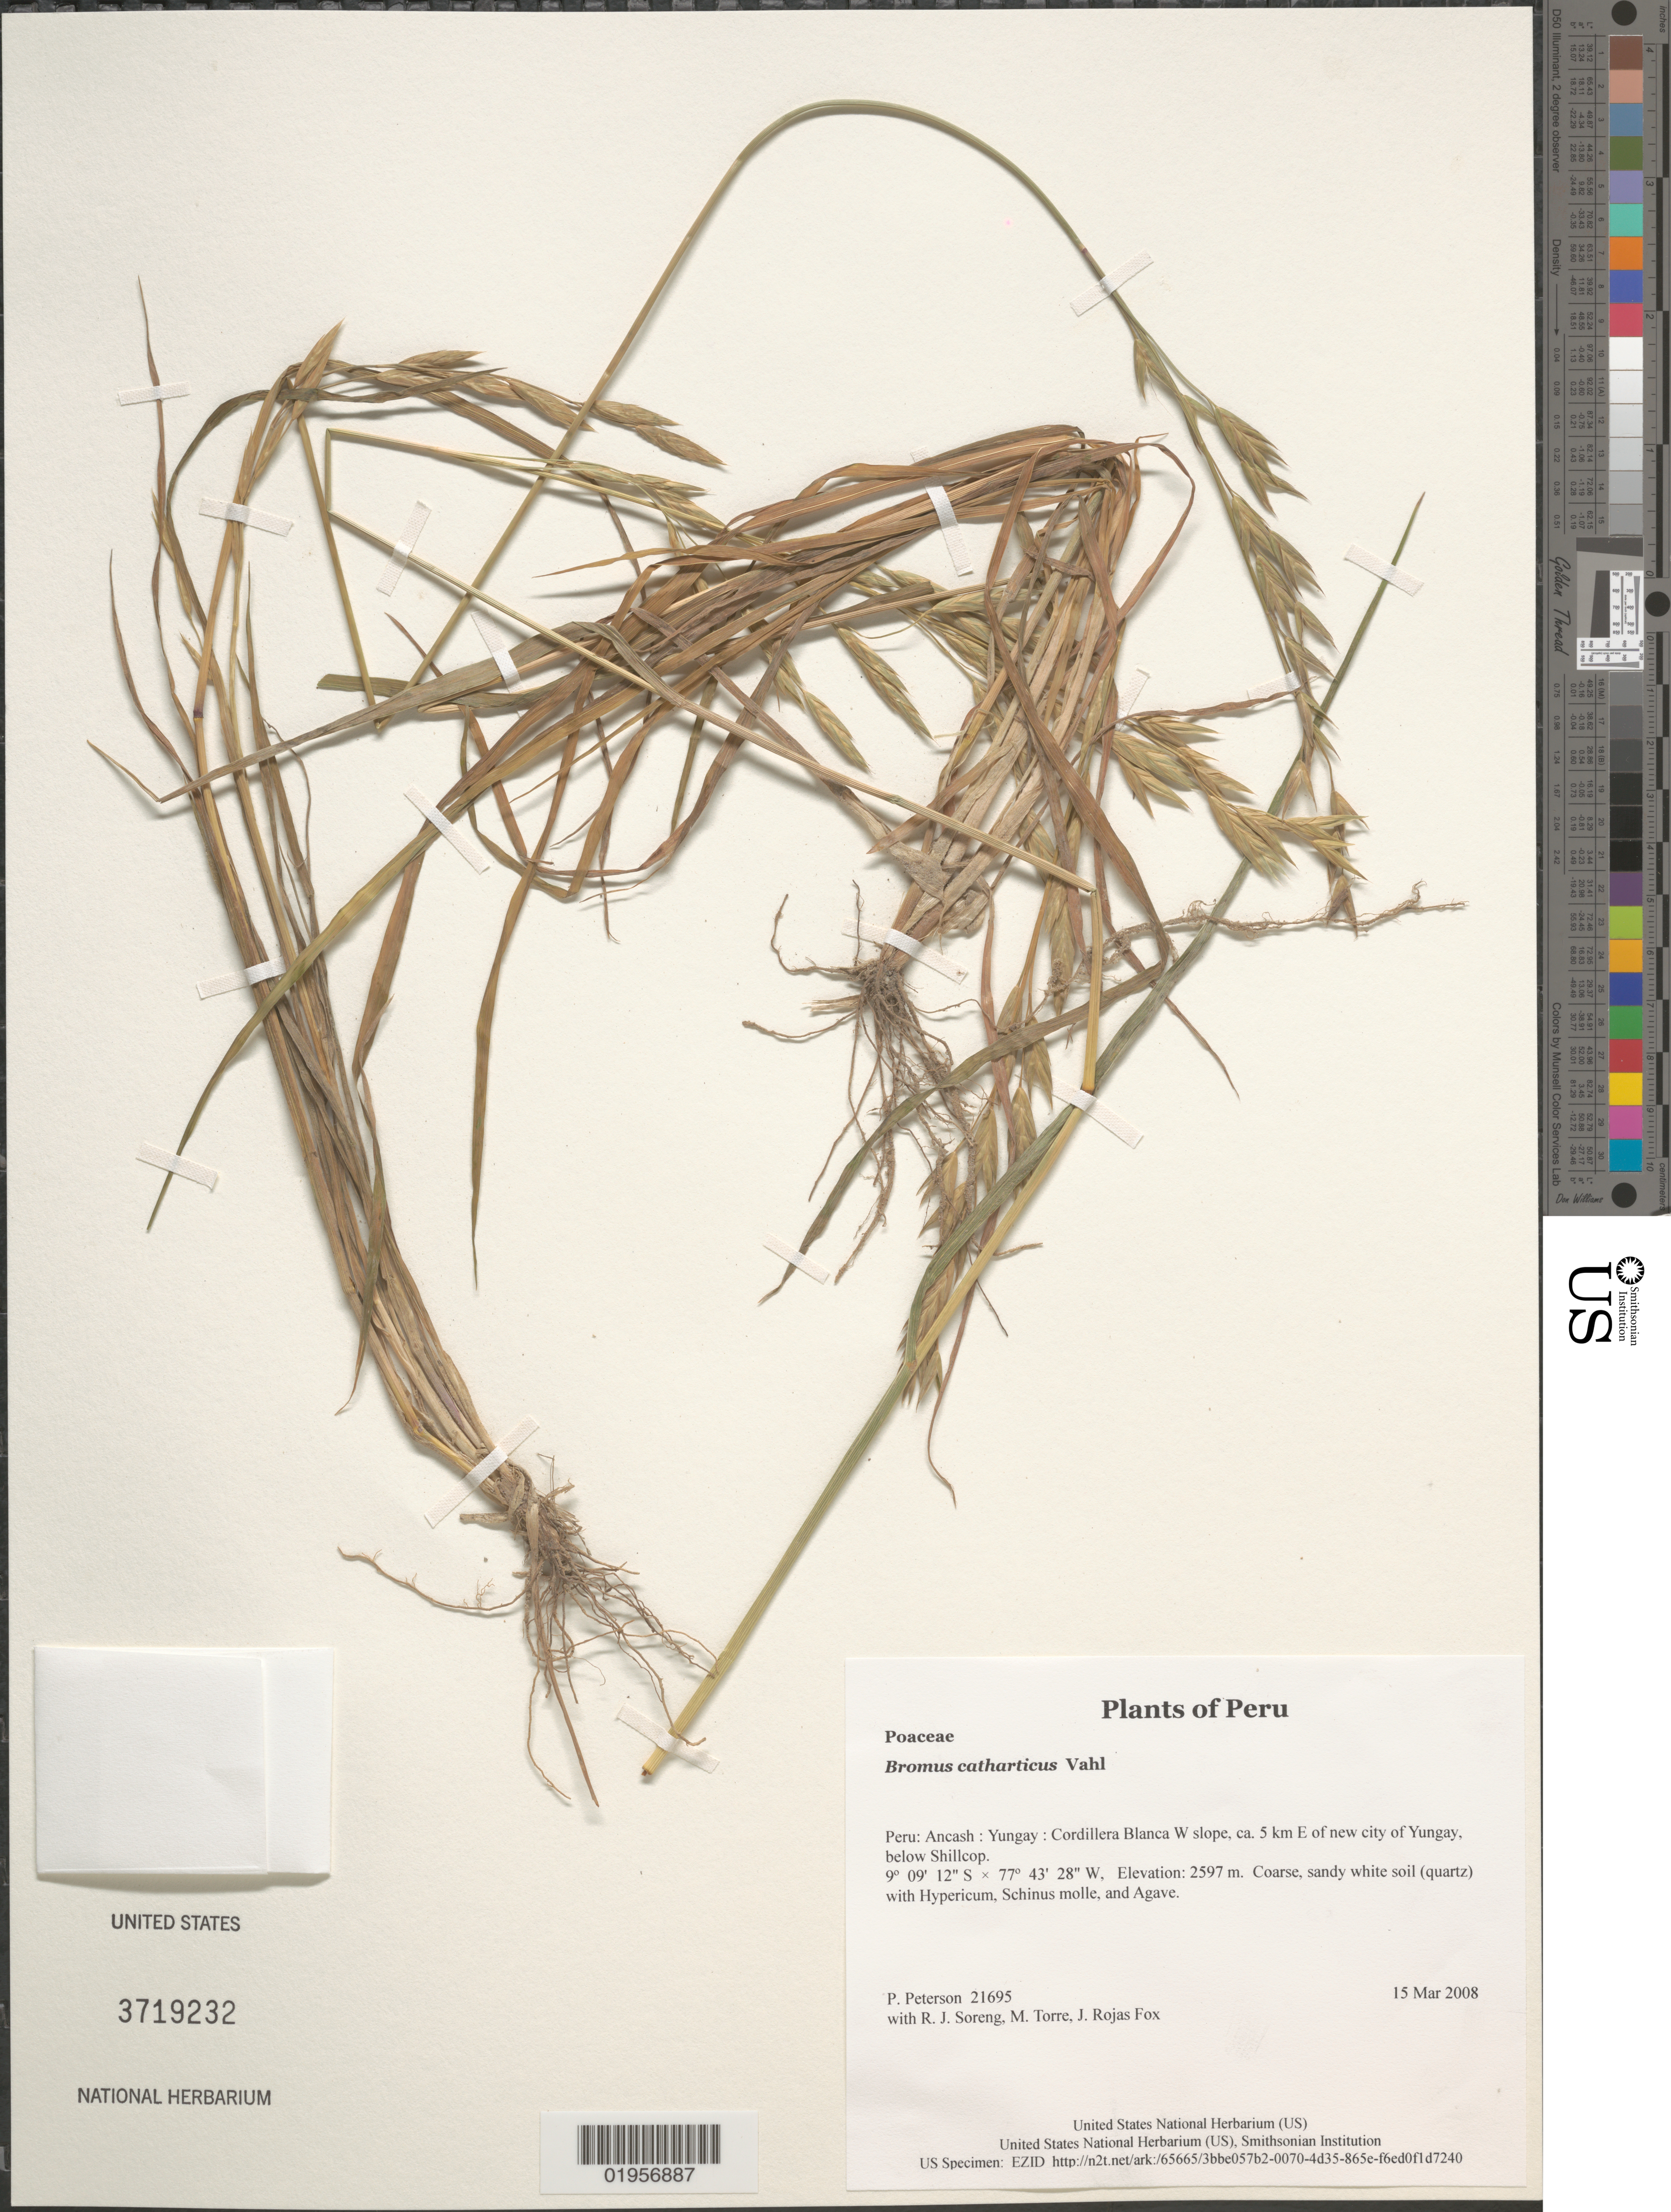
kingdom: Plantae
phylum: Tracheophyta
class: Liliopsida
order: Poales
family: Poaceae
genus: Bromus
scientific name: Bromus catharticus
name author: Vahl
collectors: P. M. Peterson, R. J. Soreng, M. Torre & J. Rojas Fox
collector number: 21695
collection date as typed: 15 Mar 2008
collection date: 2008-03-15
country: Peru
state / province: Ancash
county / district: Yungay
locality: Cordillera Blanca W slope, ca. 5 km E of new city of Yungay, below Shillcop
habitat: Coarse, sandy white soil (quartz) with Hypericum, Schinus molle, and Agave.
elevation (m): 2597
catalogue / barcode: US 3719232